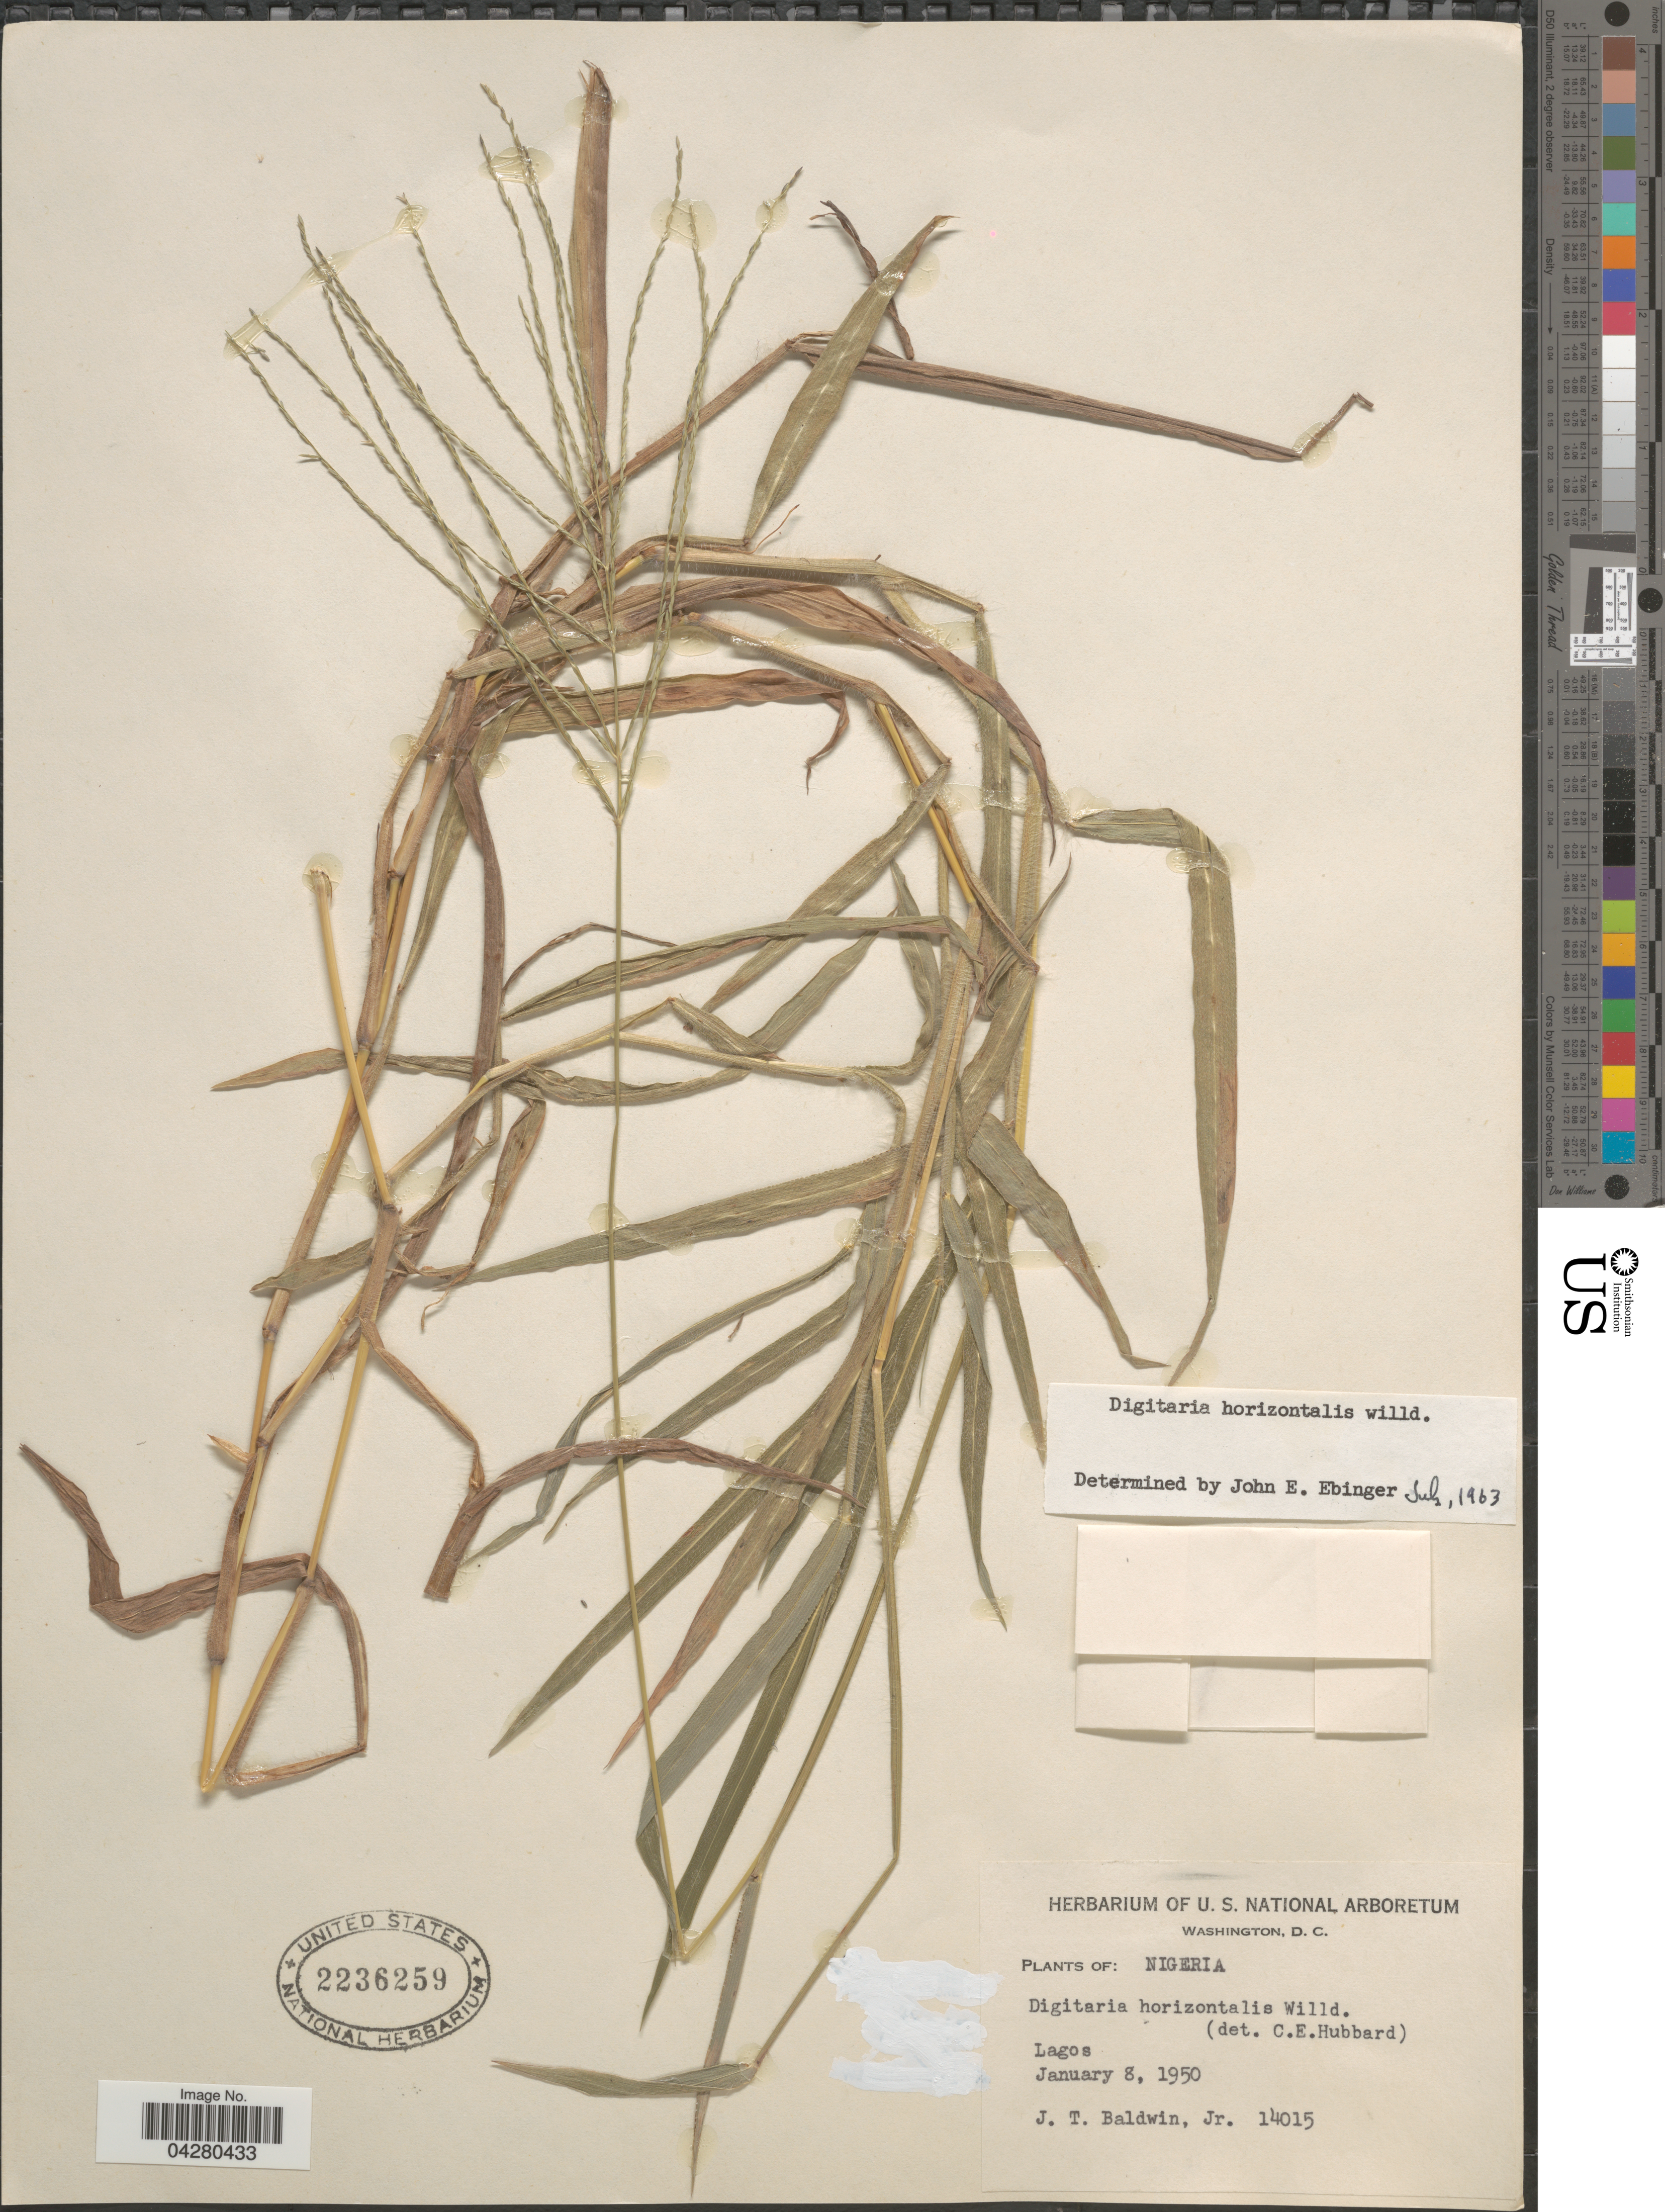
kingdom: Plantae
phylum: Tracheophyta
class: Liliopsida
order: Poales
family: Poaceae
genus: Digitaria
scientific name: Digitaria horizontalis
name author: Willd.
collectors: J. T. Baldwin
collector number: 14015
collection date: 1950-01-08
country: Nigeria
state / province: Lagos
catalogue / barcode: US 2236259